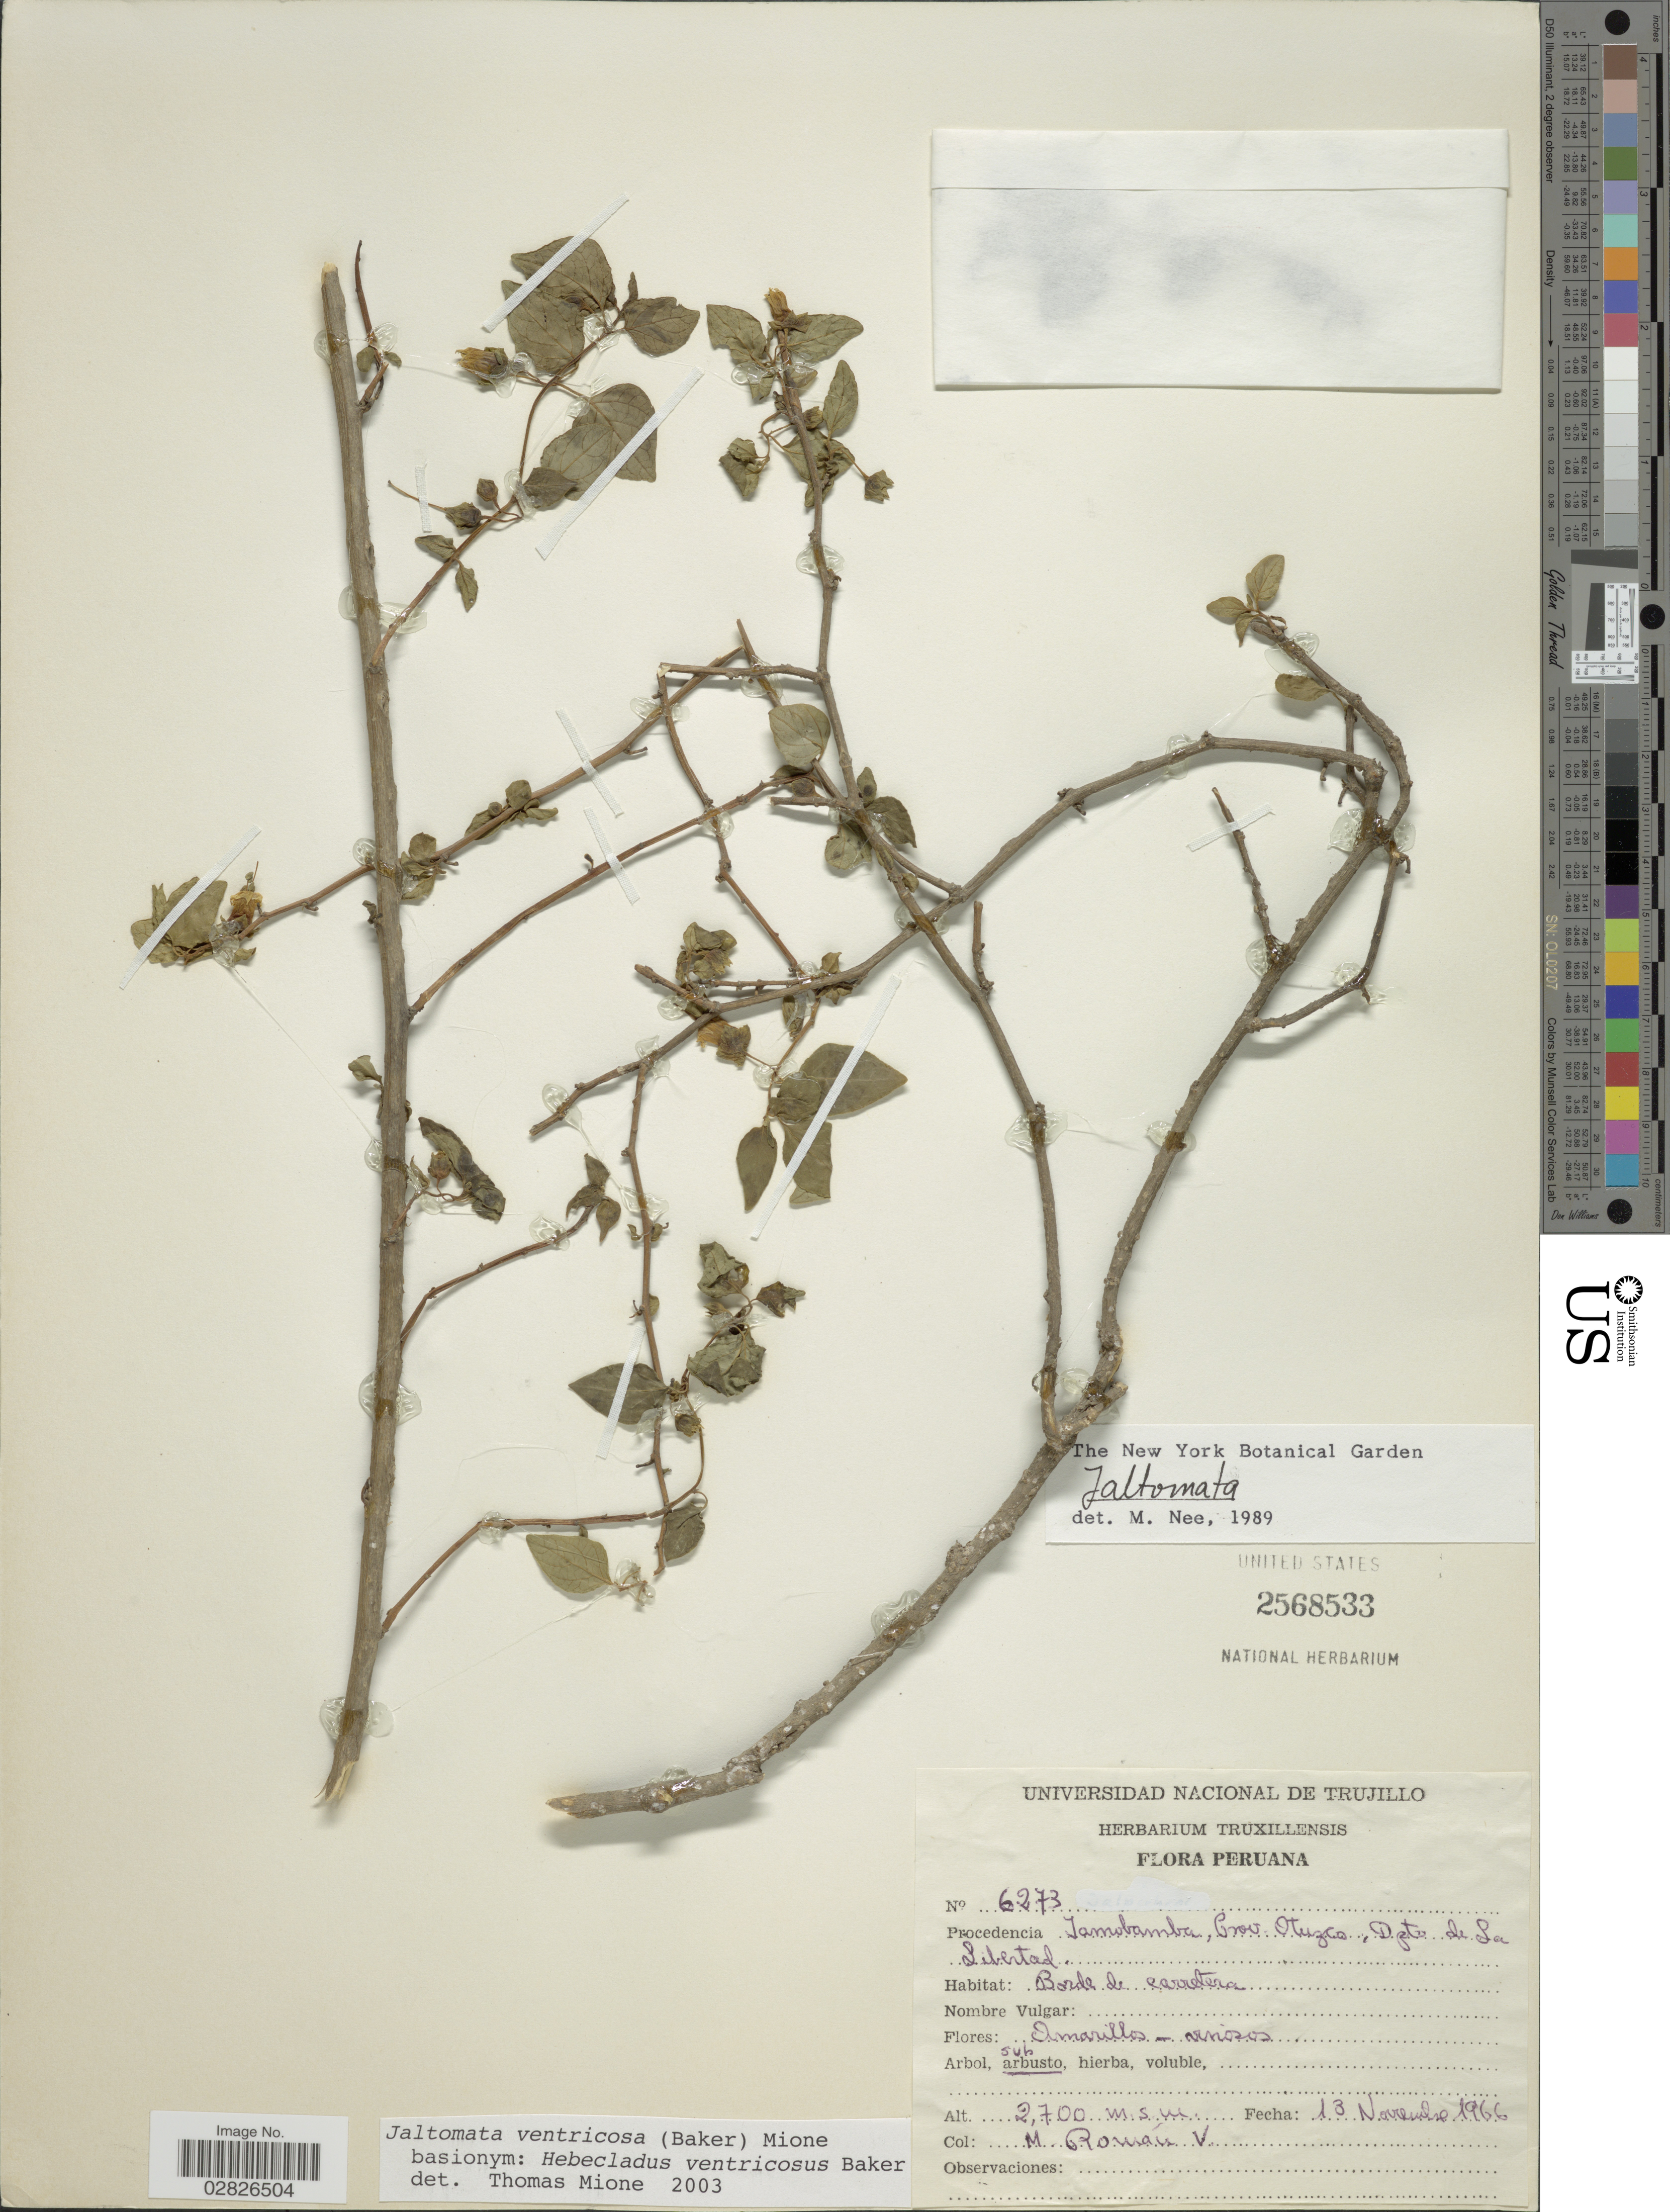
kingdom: Plantae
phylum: Tracheophyta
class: Magnoliopsida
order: Solanales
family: Solanaceae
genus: Jaltomata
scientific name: Jaltomata ventricosa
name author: (Baker) Mione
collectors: M. Román V.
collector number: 6273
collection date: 1966-11-13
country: Peru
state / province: La Libertad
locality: Procedencia Tamobamba, Prov. Otuzco, dpto de La Libertad.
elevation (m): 2700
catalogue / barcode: US 2568533